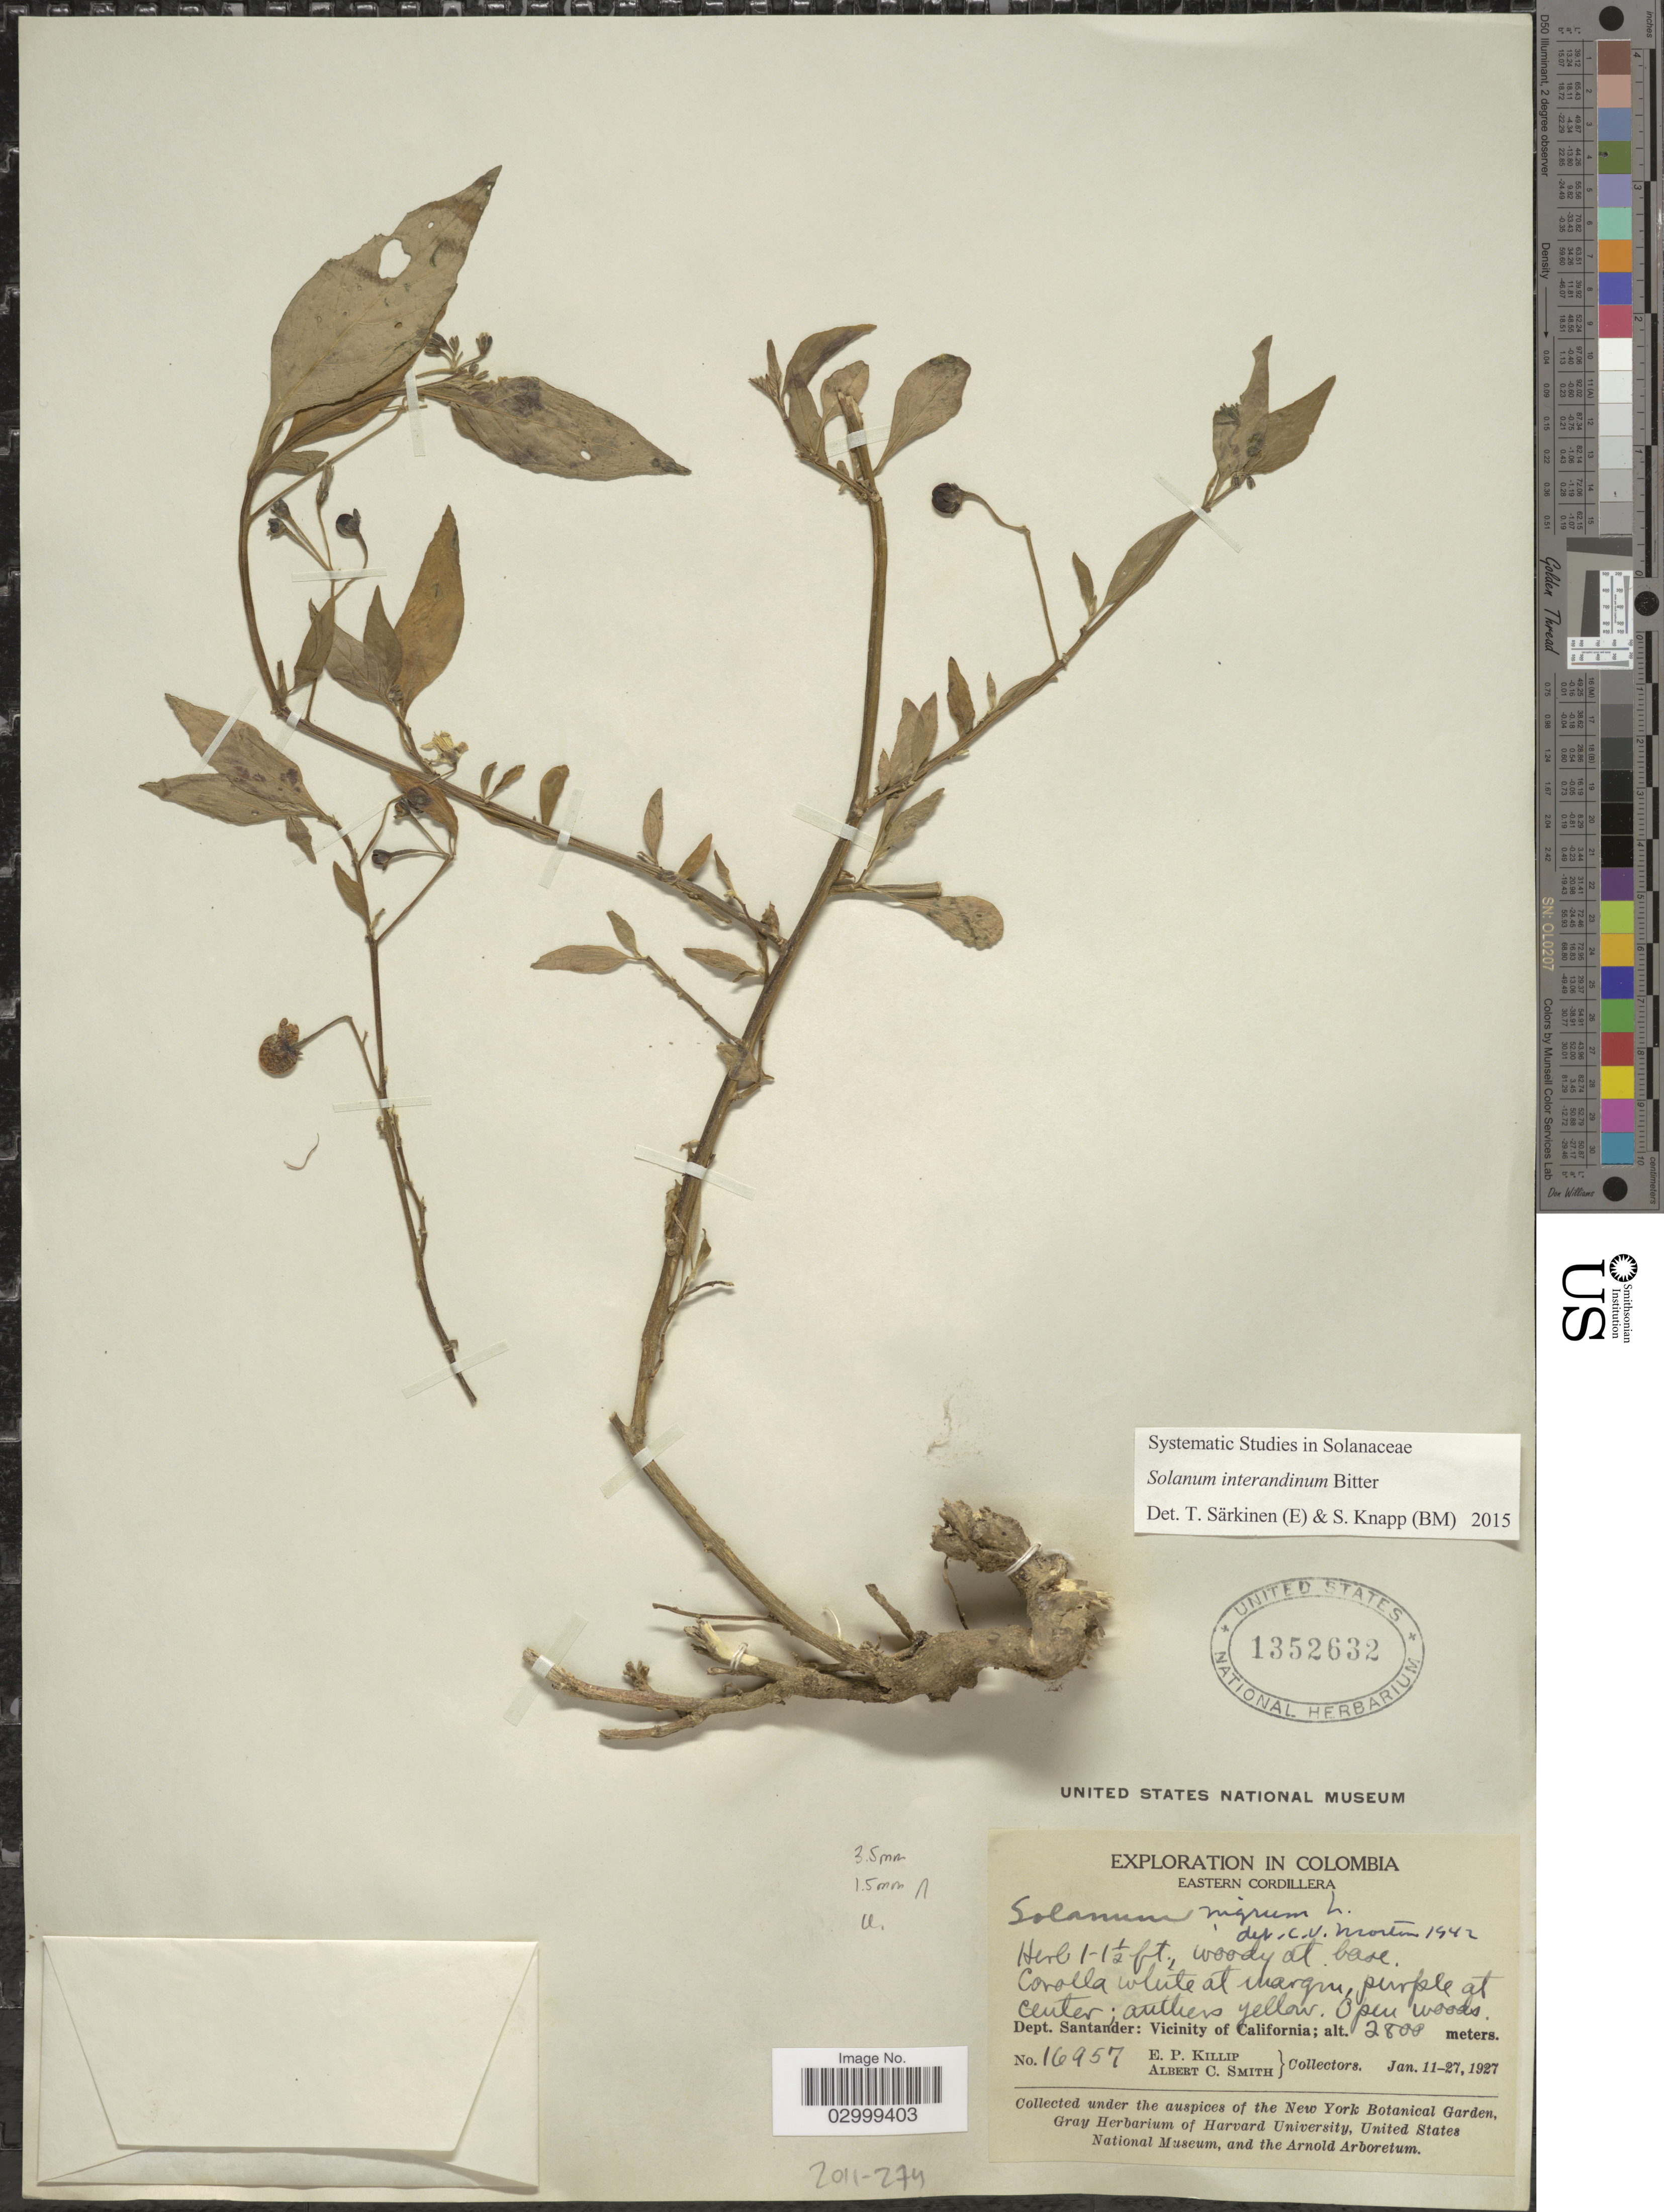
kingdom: Plantae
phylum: Tracheophyta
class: Magnoliopsida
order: Solanales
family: Solanaceae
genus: Solanum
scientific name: Solanum interandinum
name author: Bitter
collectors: E. P. Killip & A. C. Smith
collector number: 16957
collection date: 1927-01-11/1927-01-27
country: Colombia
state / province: Santander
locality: Eastern Cordillera. Dept. Santander: Vicinity of California.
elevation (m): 2800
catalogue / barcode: US 1352632